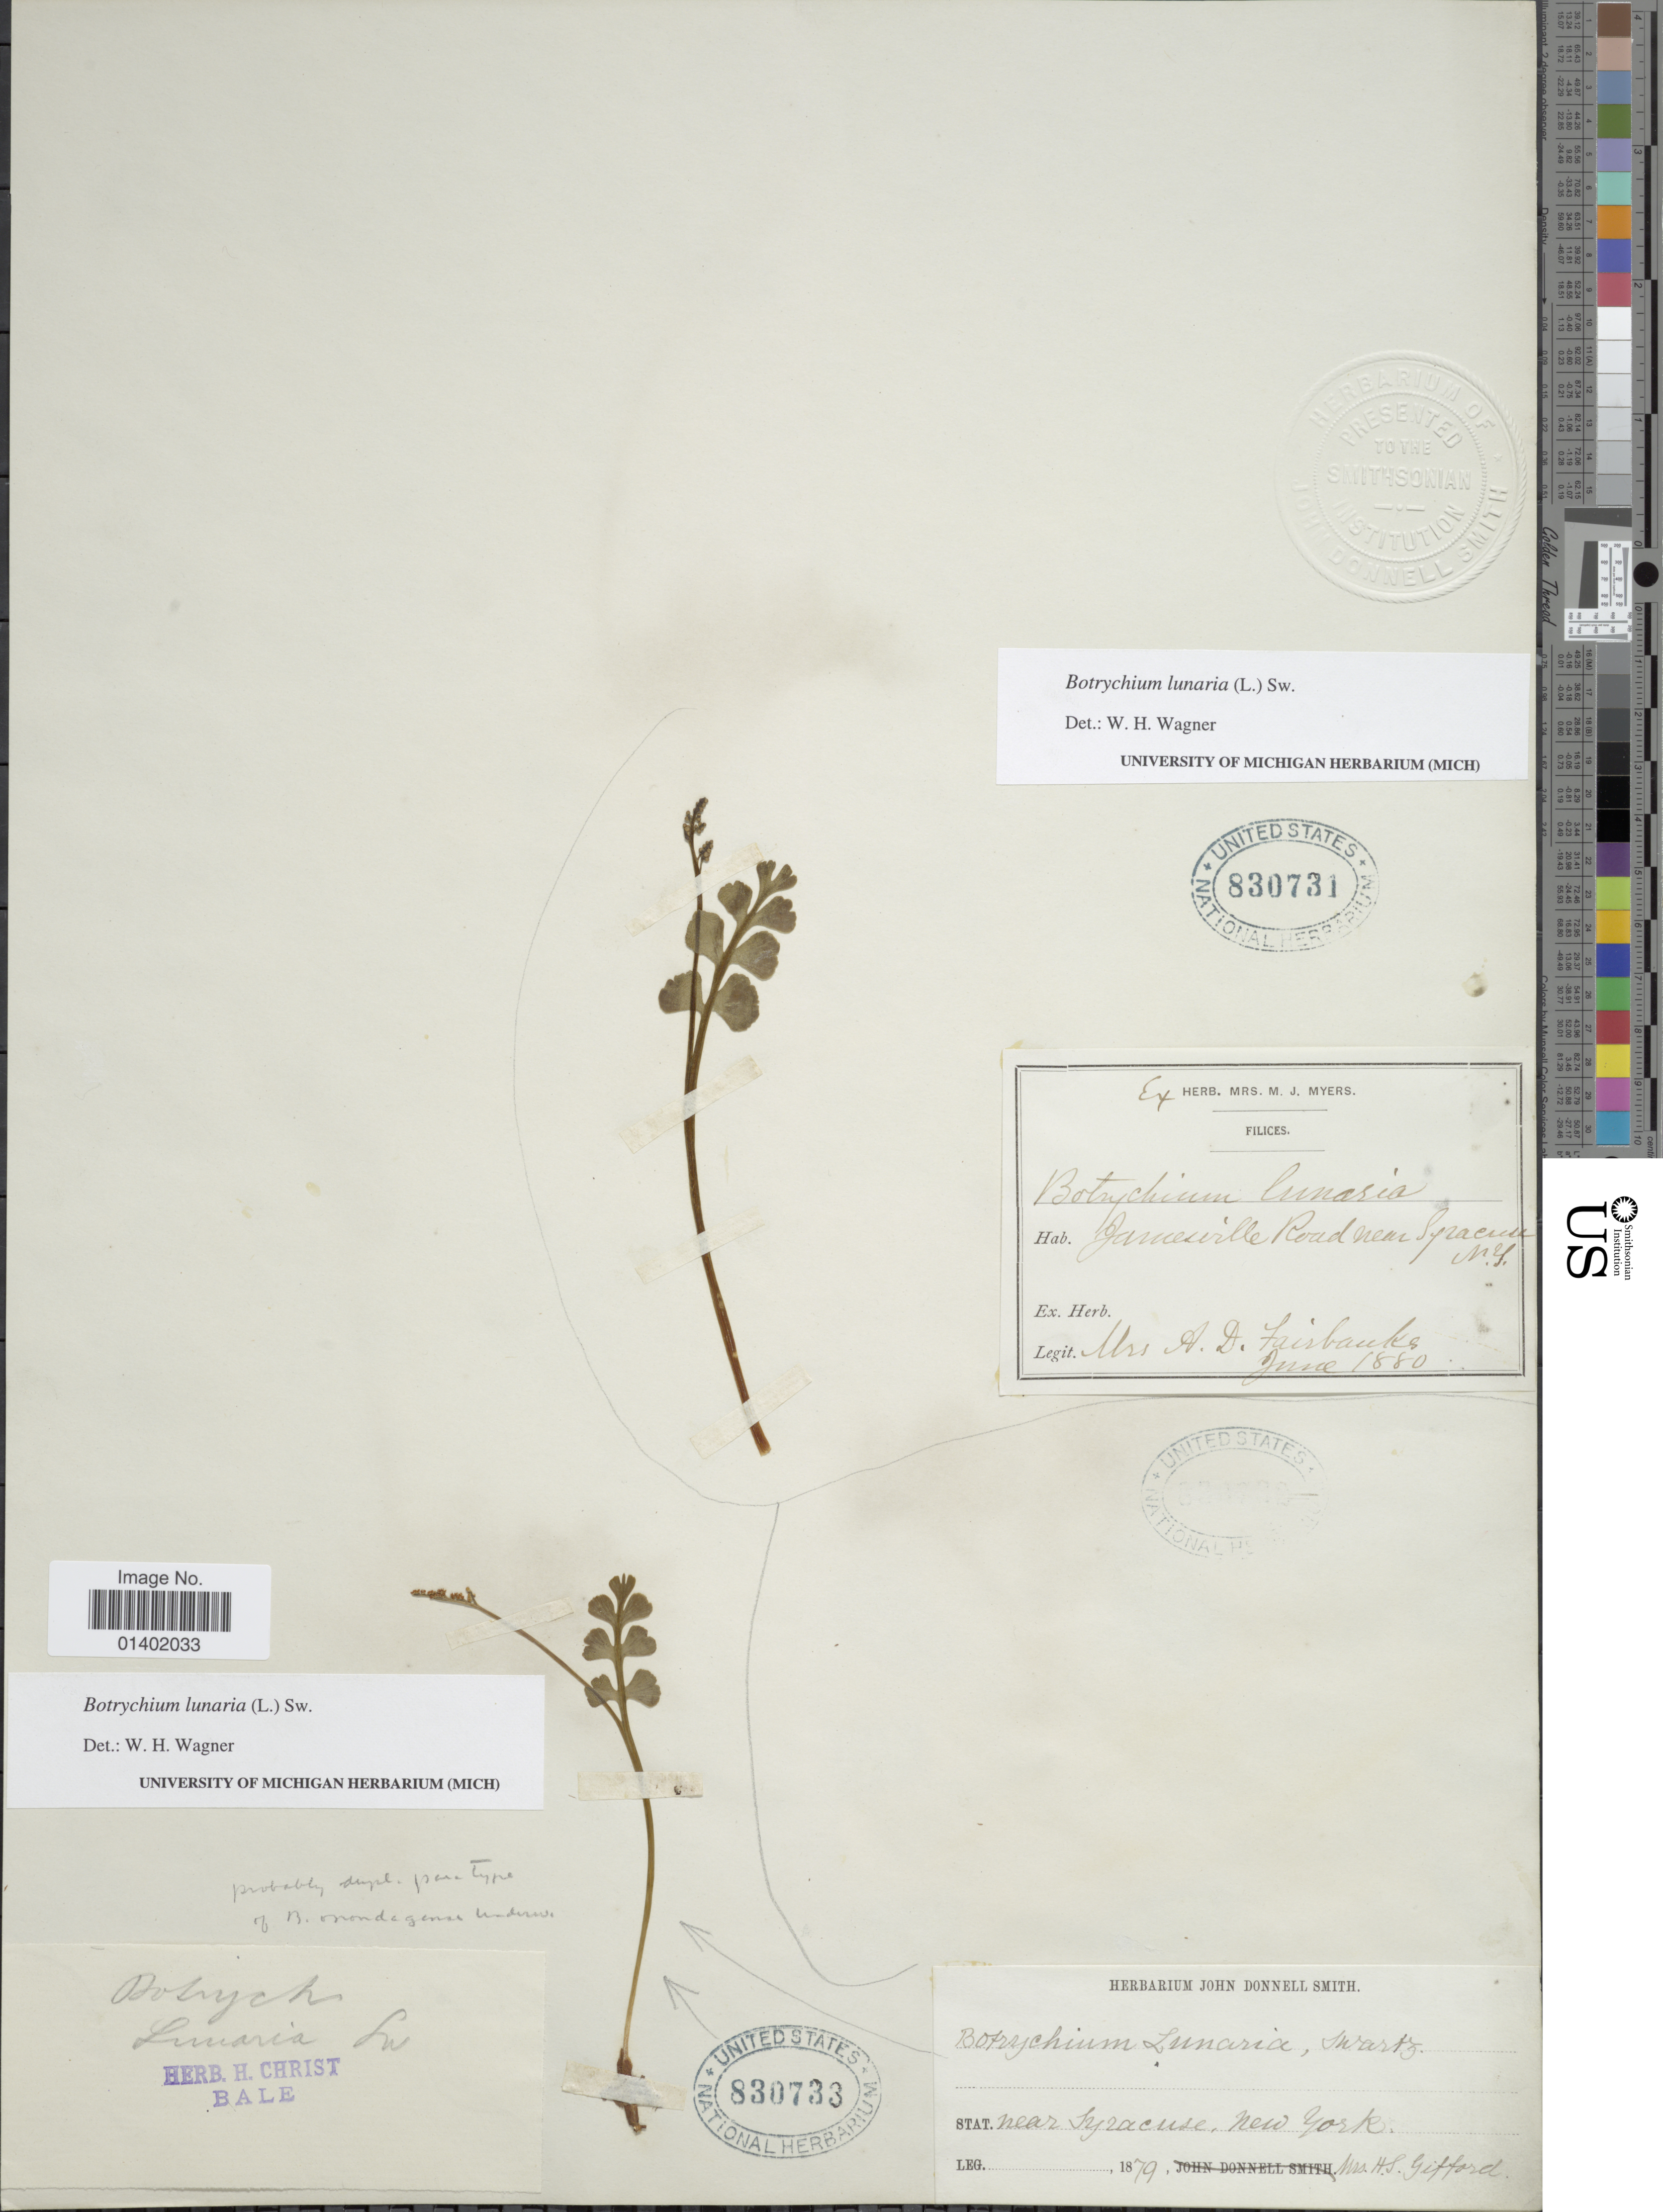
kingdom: Plantae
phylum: Tracheophyta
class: Polypodiopsida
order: Ophioglossales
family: Ophioglossaceae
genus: Botrychium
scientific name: Botrychium lunaria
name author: (L.) Sw.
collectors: A. Fairbanks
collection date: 1880-06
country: United States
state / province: New York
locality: Jamesville Road near Syracuse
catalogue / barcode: US 830731-2